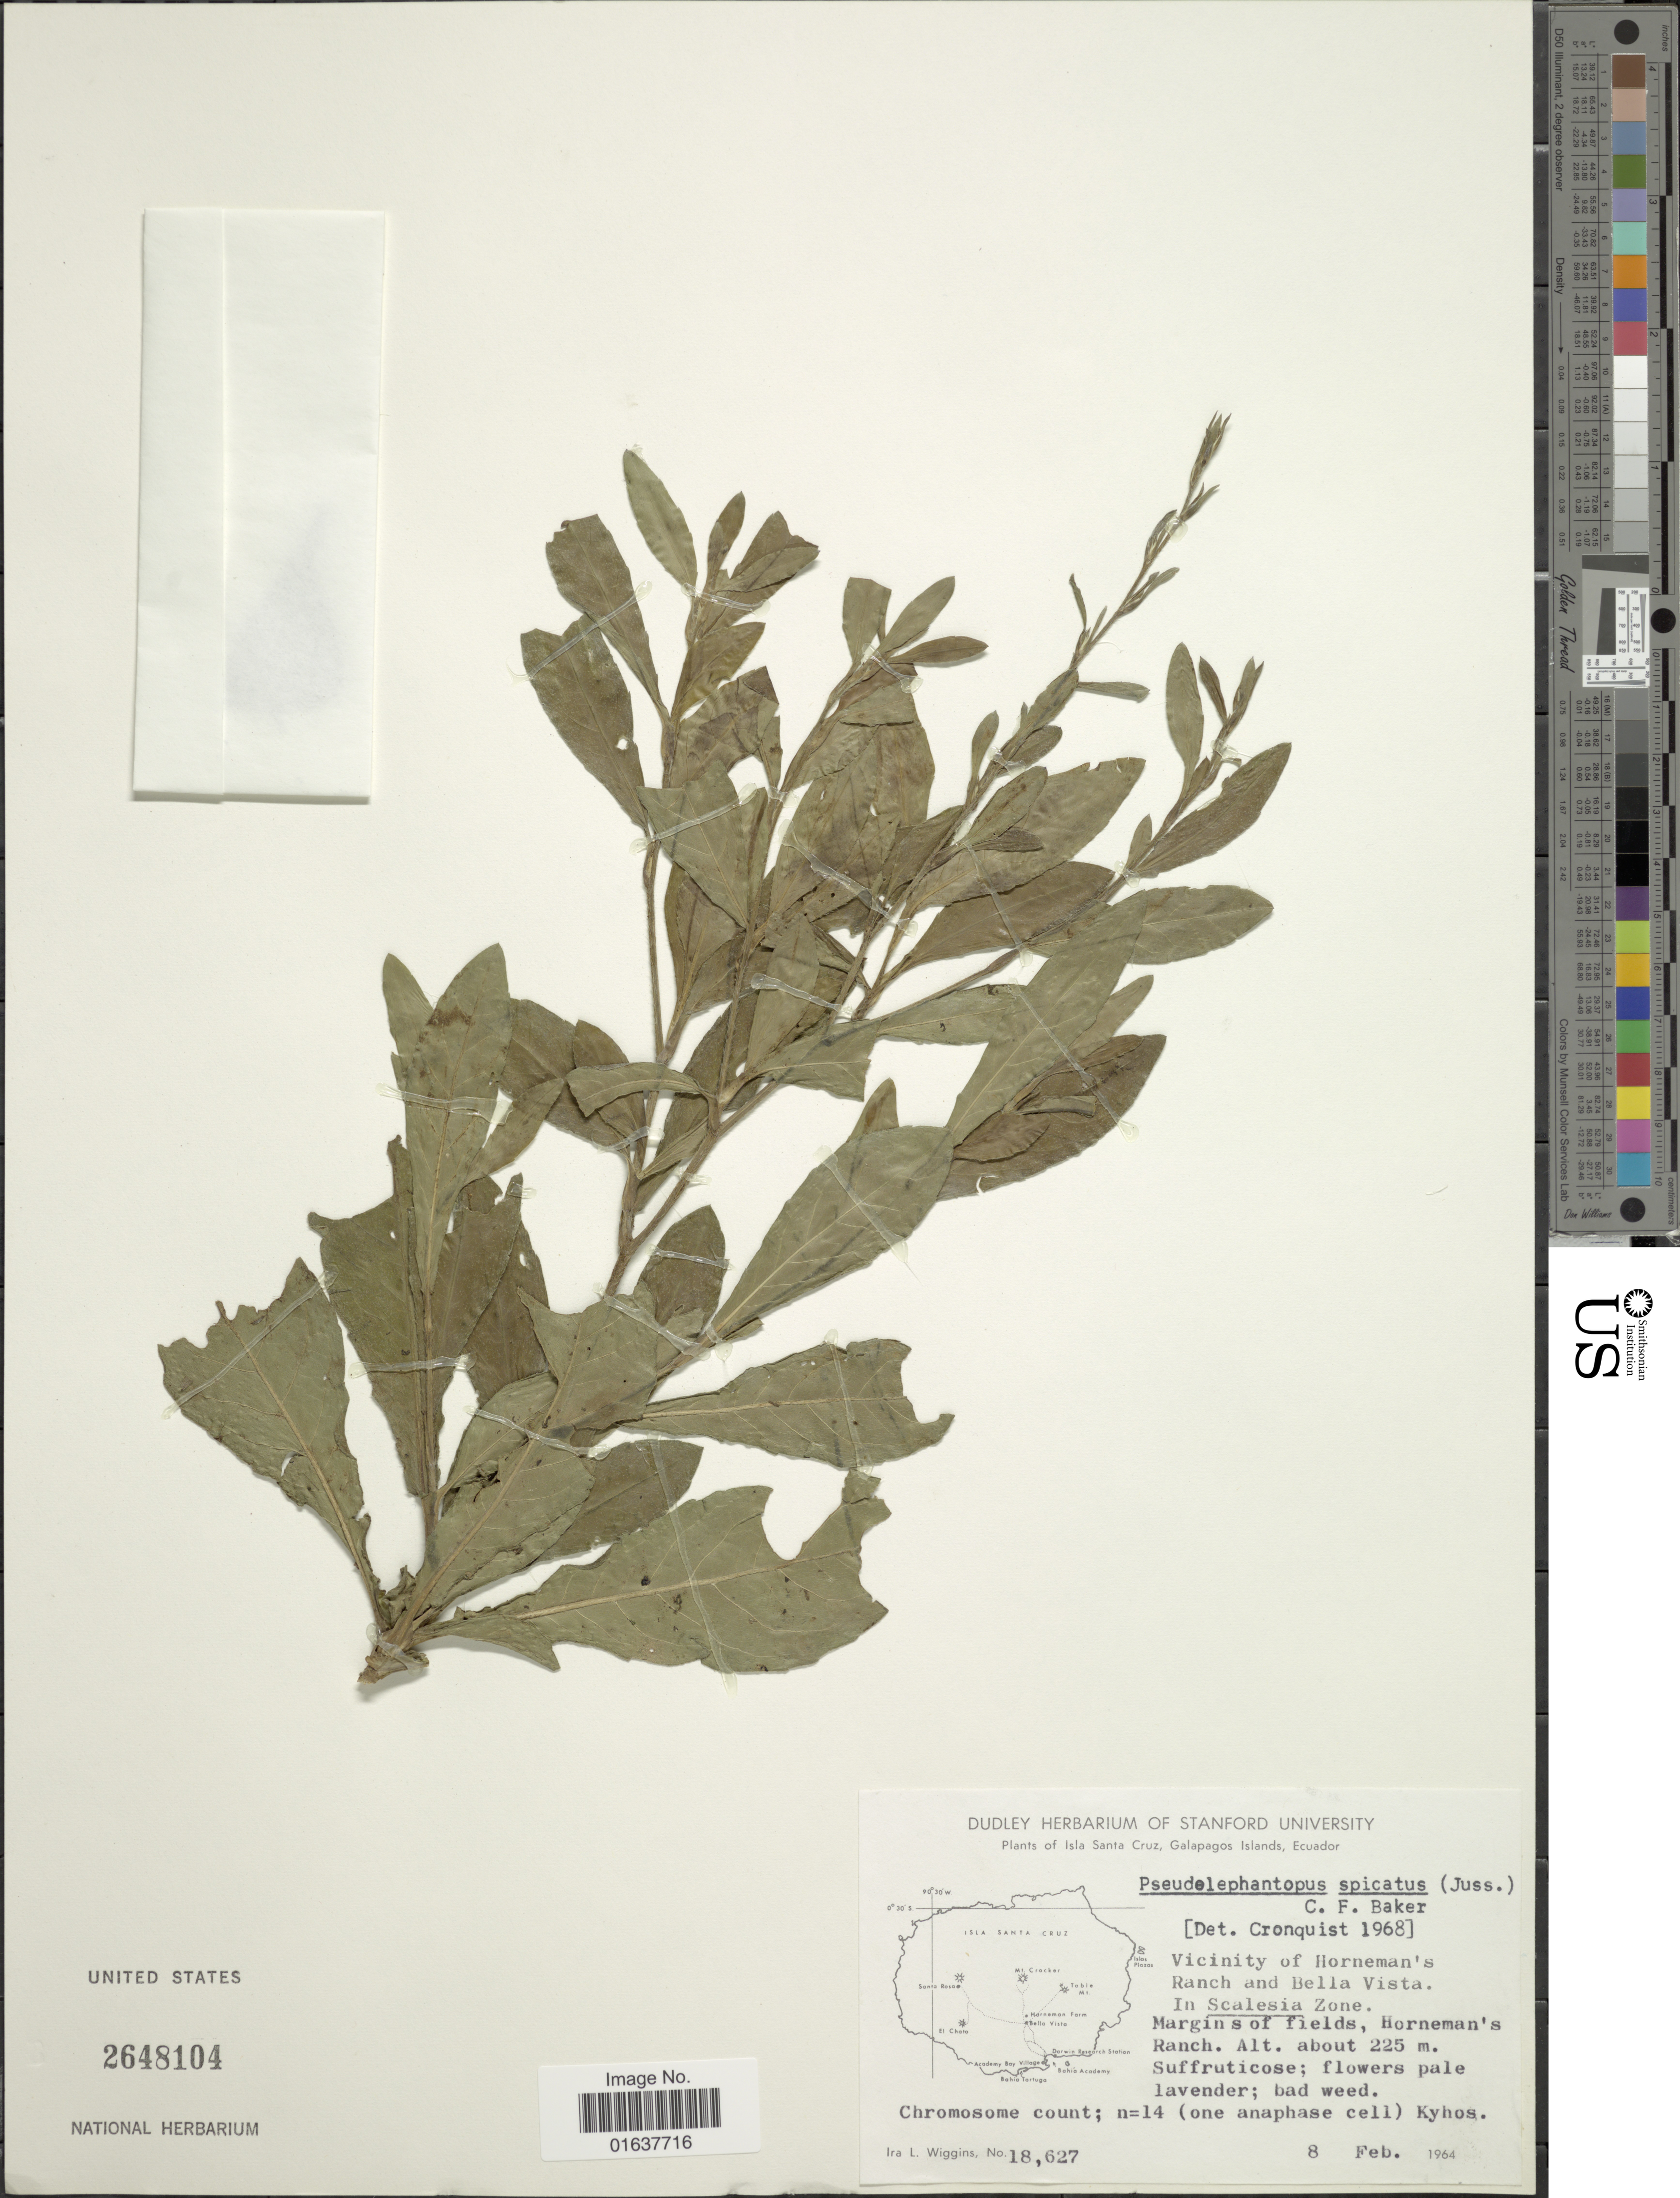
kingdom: Plantae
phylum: Tracheophyta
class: Magnoliopsida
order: Asterales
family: Asteraceae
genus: Pseudelephantopus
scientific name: Pseudelephantopus spicatus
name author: (Juss. ex Aubl.) C.F. Baker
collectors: I. L. Wiggins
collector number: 18627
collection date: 1964-02-08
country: Ecuador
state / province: Colón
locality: Isla Santa Cruz, Galapagos Islands, Vicinity of Horneman's Ranche and Bella Vista. In Scalesia Zone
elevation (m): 225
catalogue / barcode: US 2648104